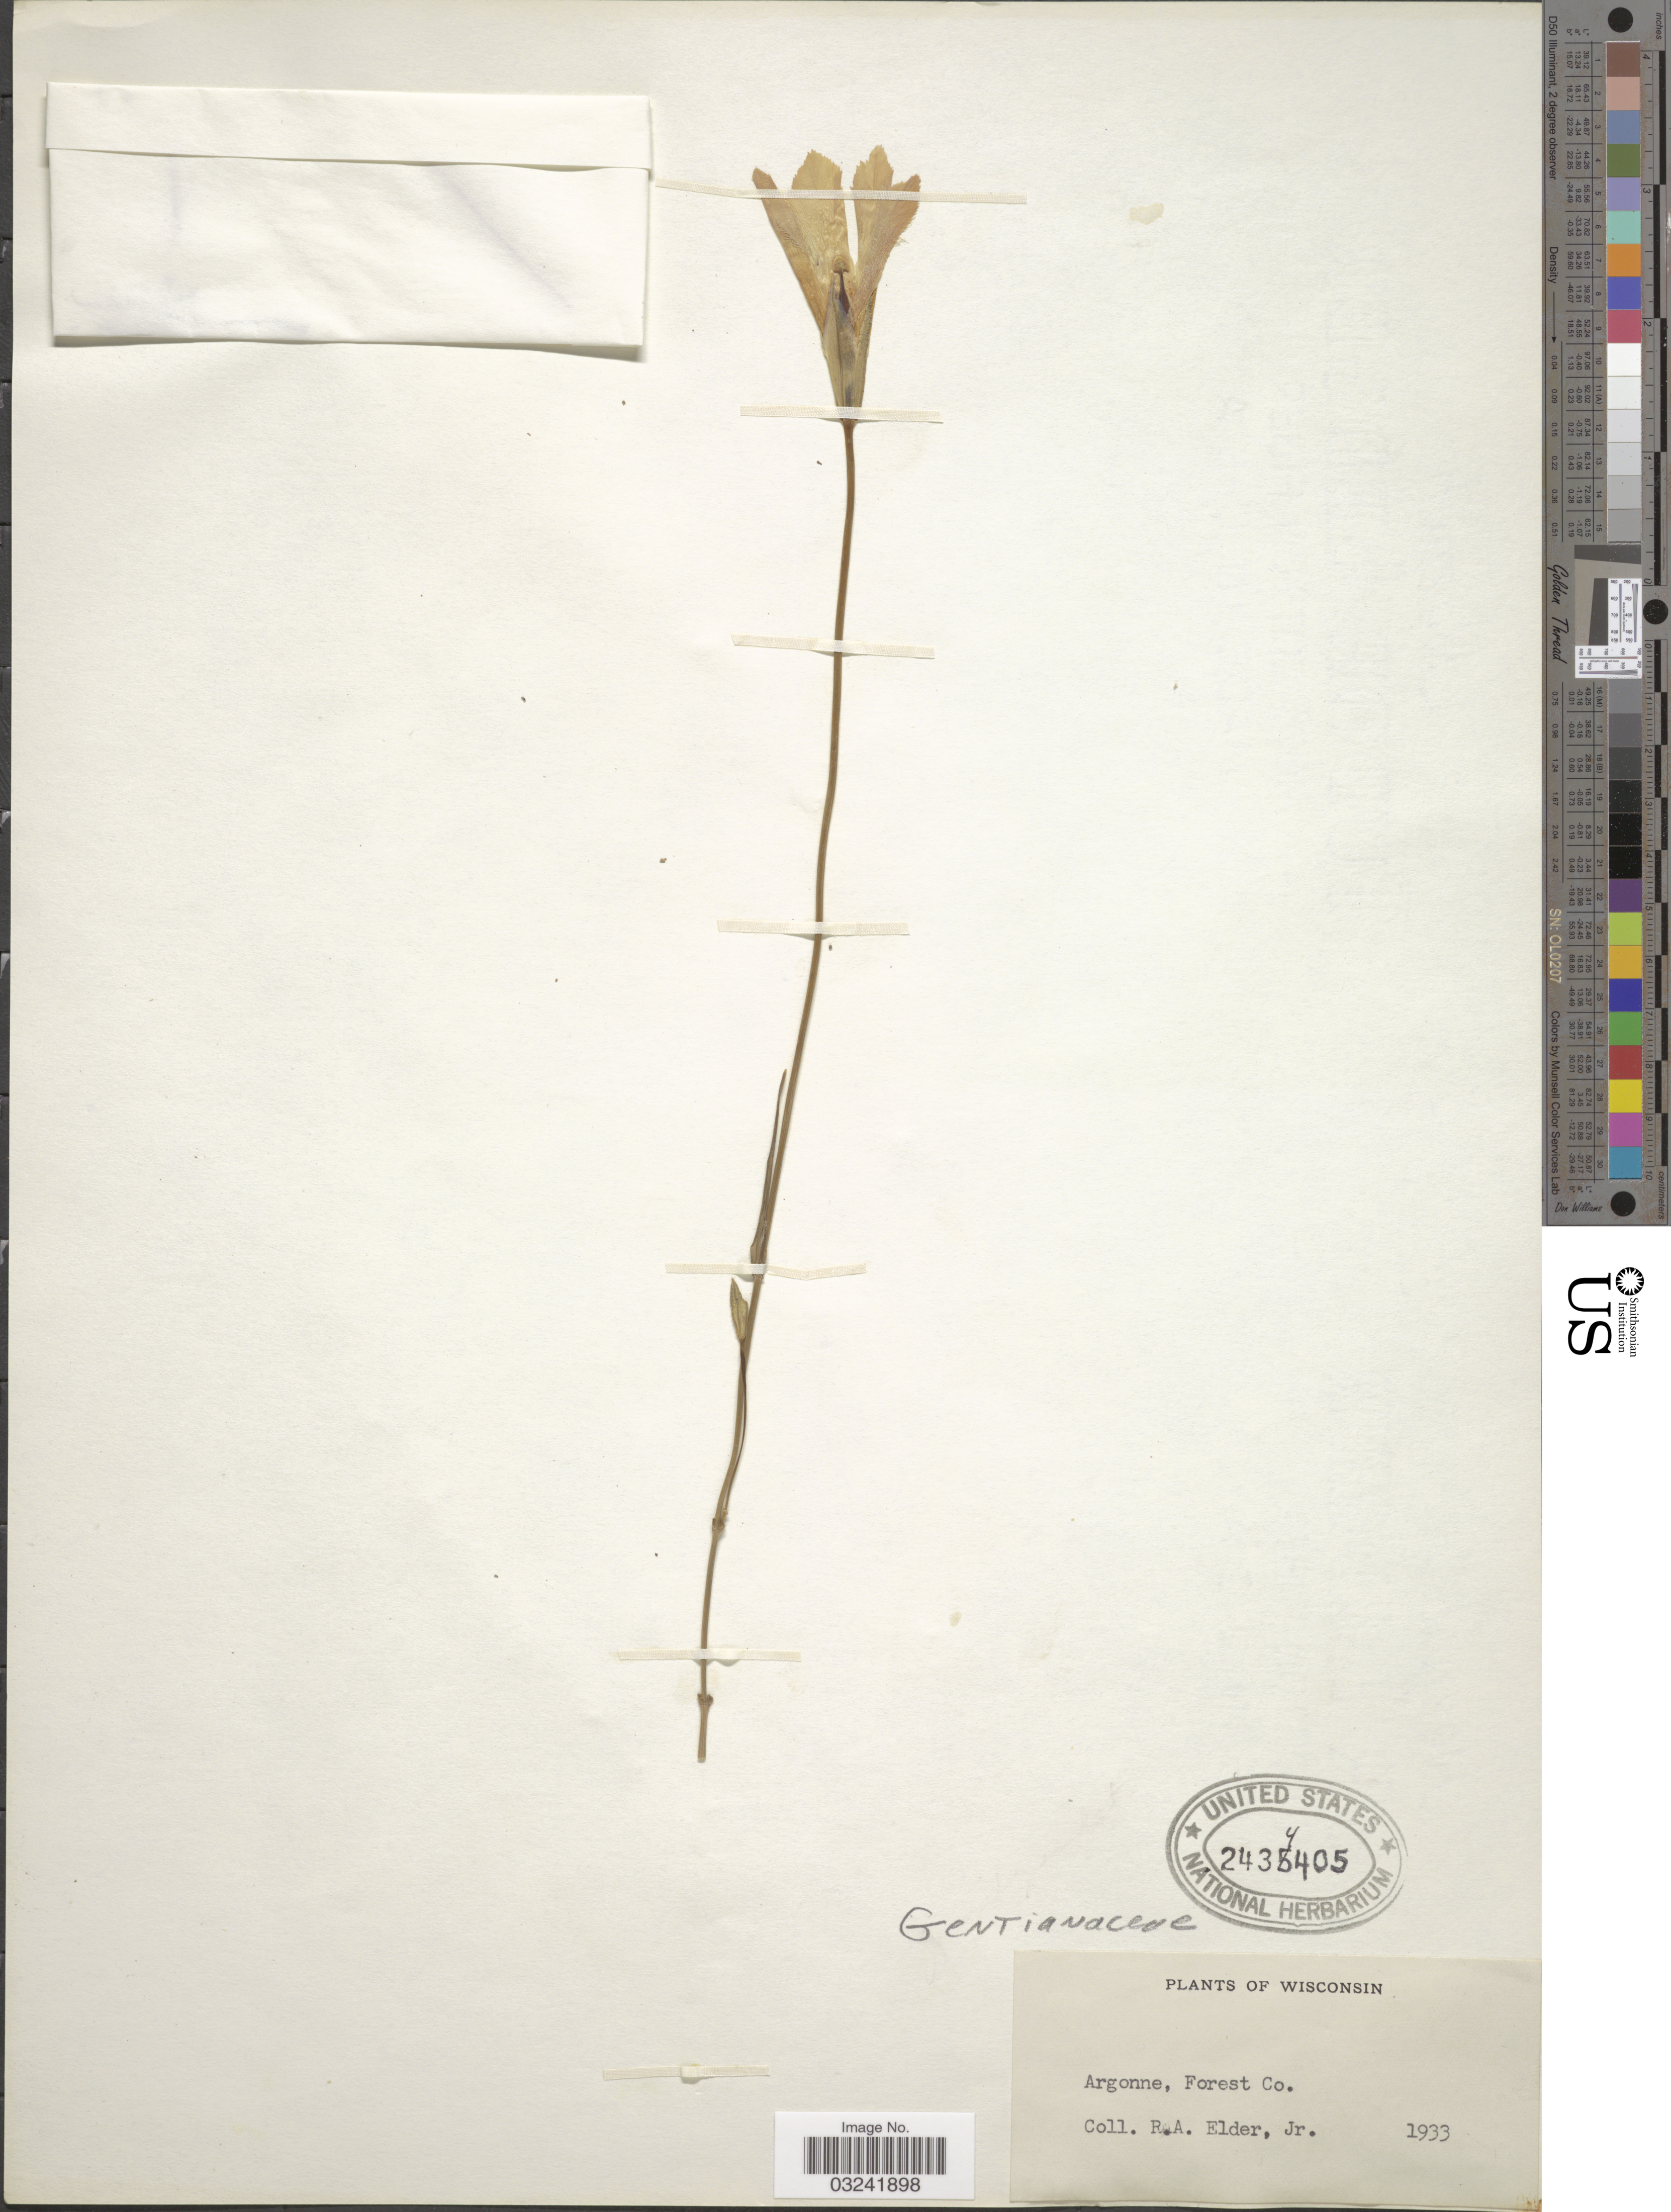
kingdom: Plantae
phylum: Tracheophyta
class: Magnoliopsida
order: Gentianales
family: Gentianaceae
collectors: R. Elder Jr.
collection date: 1933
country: United States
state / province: Wisconsin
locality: Argonne, Forest Co.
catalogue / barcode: US 2434405